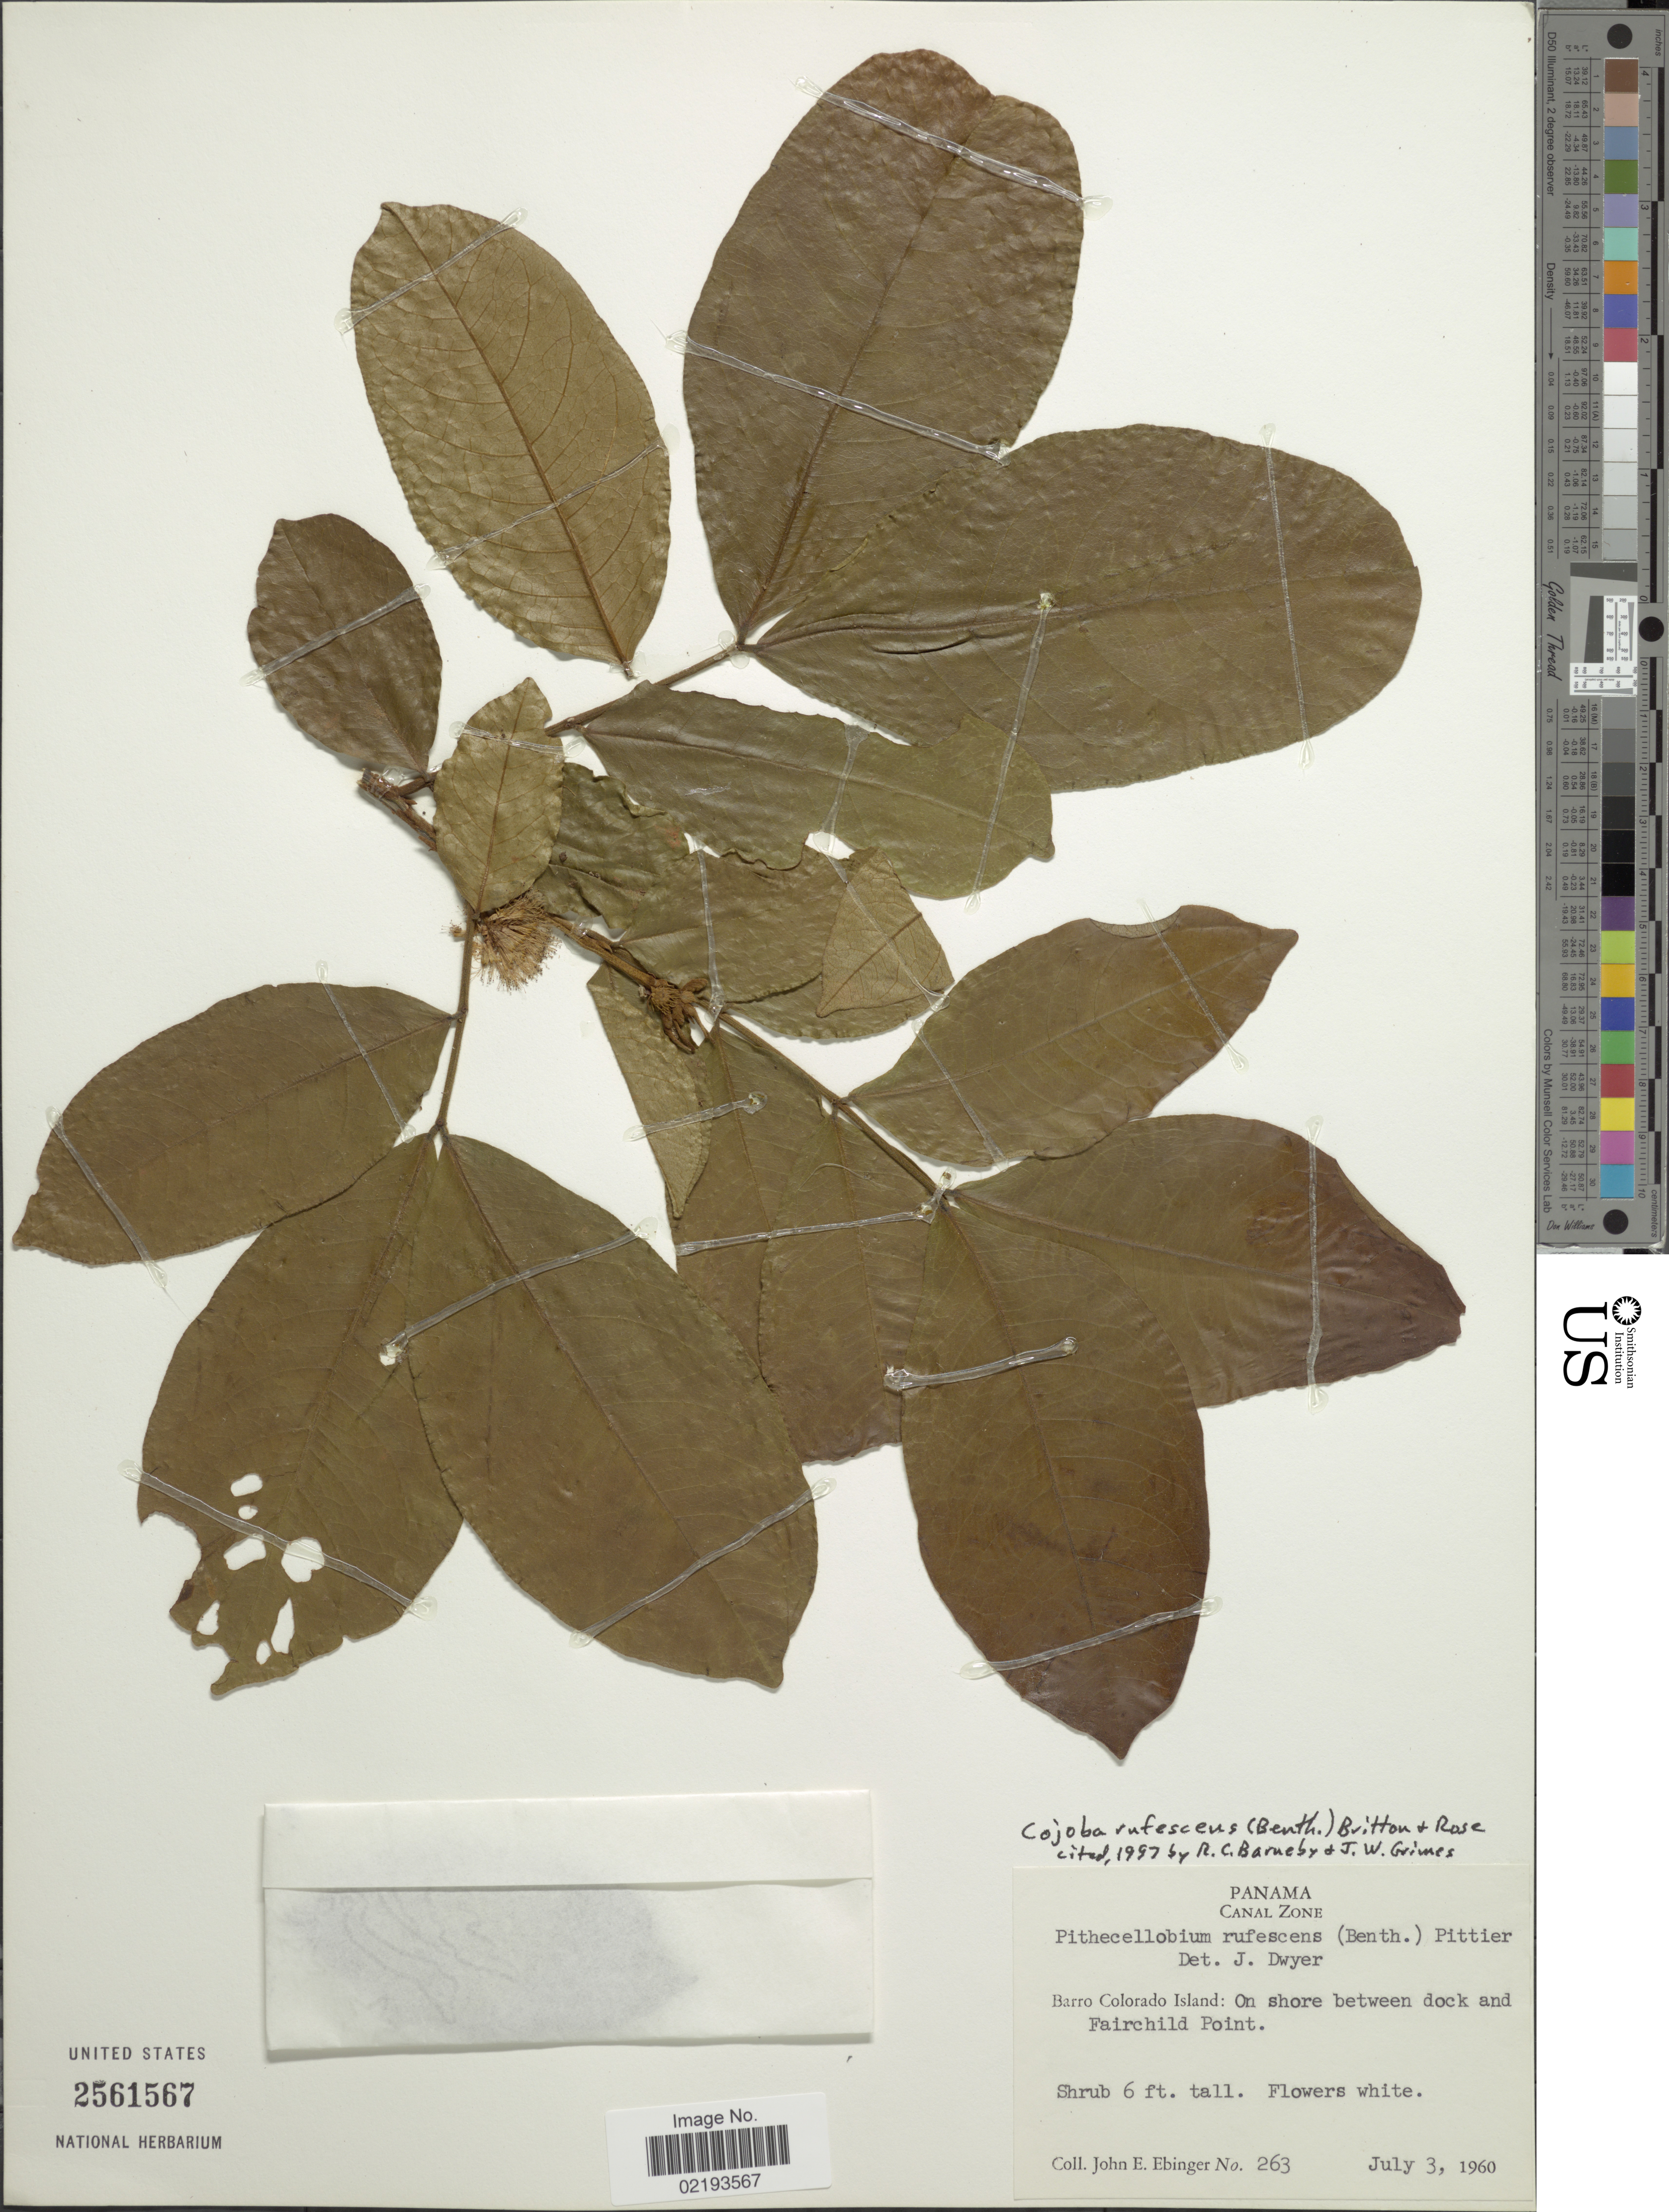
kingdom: Plantae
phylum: Tracheophyta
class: Magnoliopsida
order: Fabales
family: Fabaceae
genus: Cojoba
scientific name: Cojoba rufescens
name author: (Benth.) Britton & Rose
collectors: J. Ebinger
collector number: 263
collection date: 1960-07-03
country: Panama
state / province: Panamá Oeste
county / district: Canal Zone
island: Barro Colorado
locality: Canal Zone, Barro Colorado Island: On shore between dock and Fairchild Point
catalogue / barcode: US 2561567